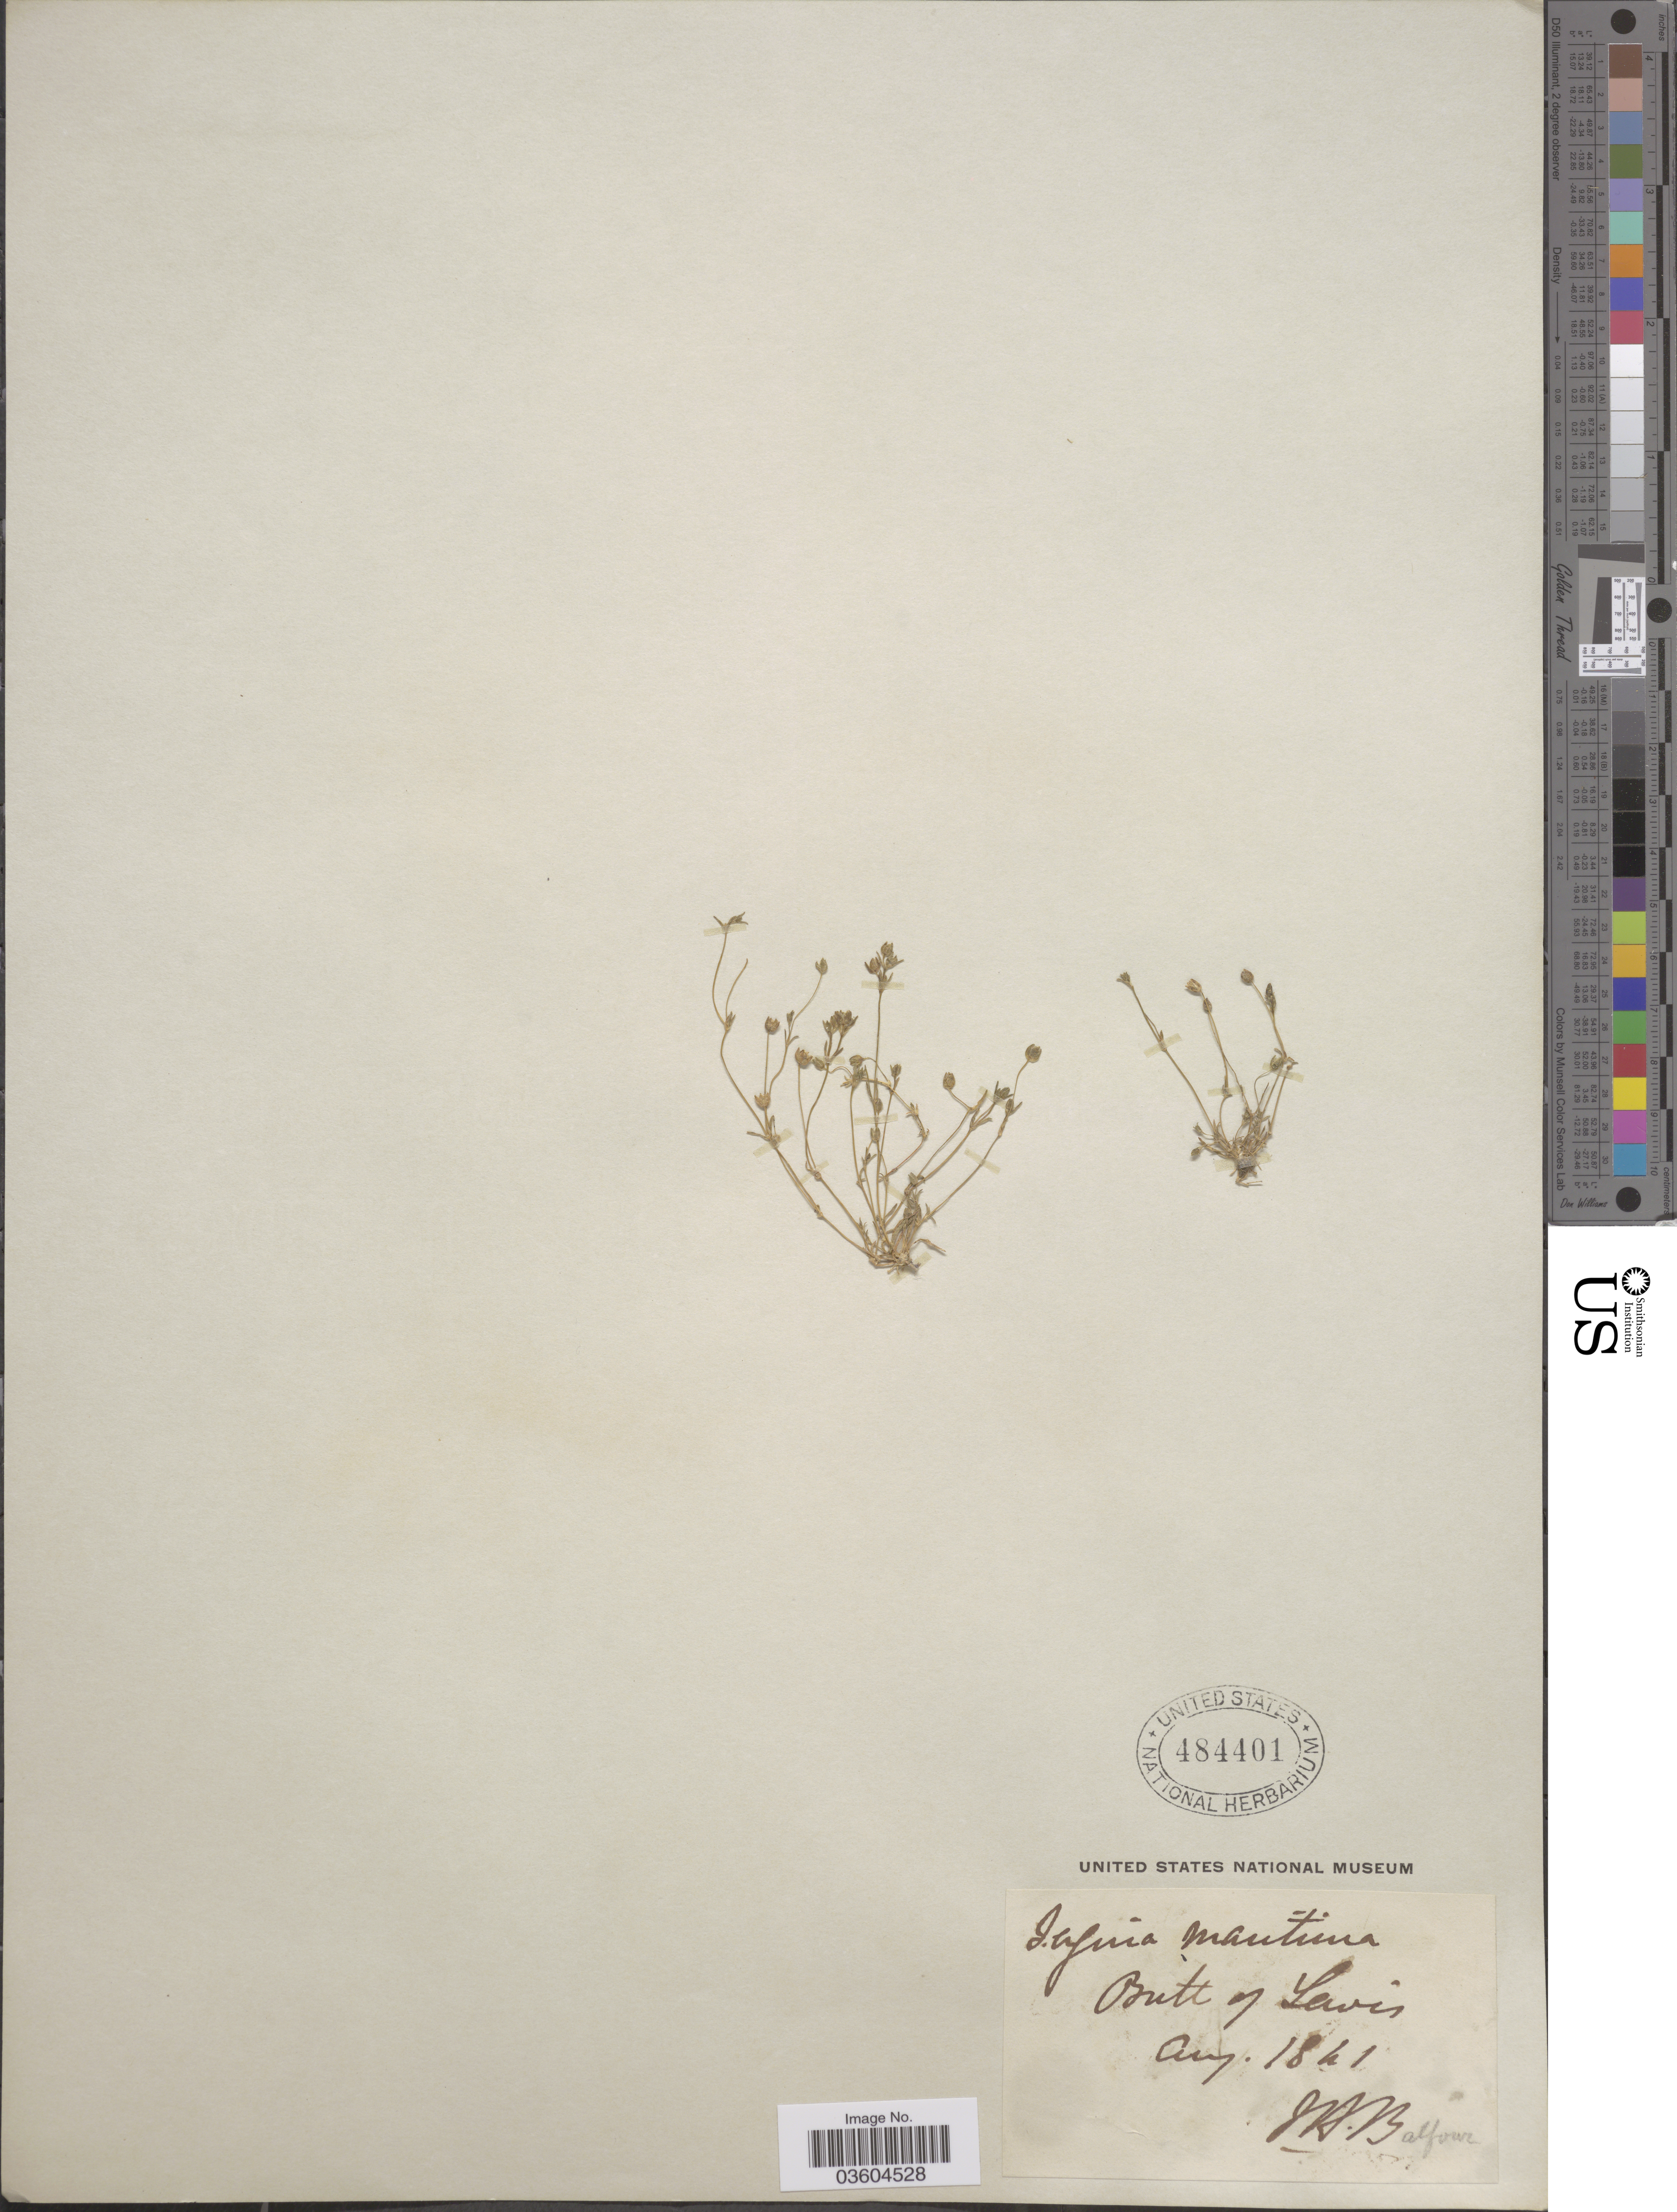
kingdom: Plantae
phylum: Tracheophyta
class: Magnoliopsida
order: Caryophyllales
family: Caryophyllaceae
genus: Sagina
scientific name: Sagina maritima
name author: G. Don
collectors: J. H. Balfour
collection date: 1841-08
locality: Butt of Lewis. [interpreted]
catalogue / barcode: US 484401